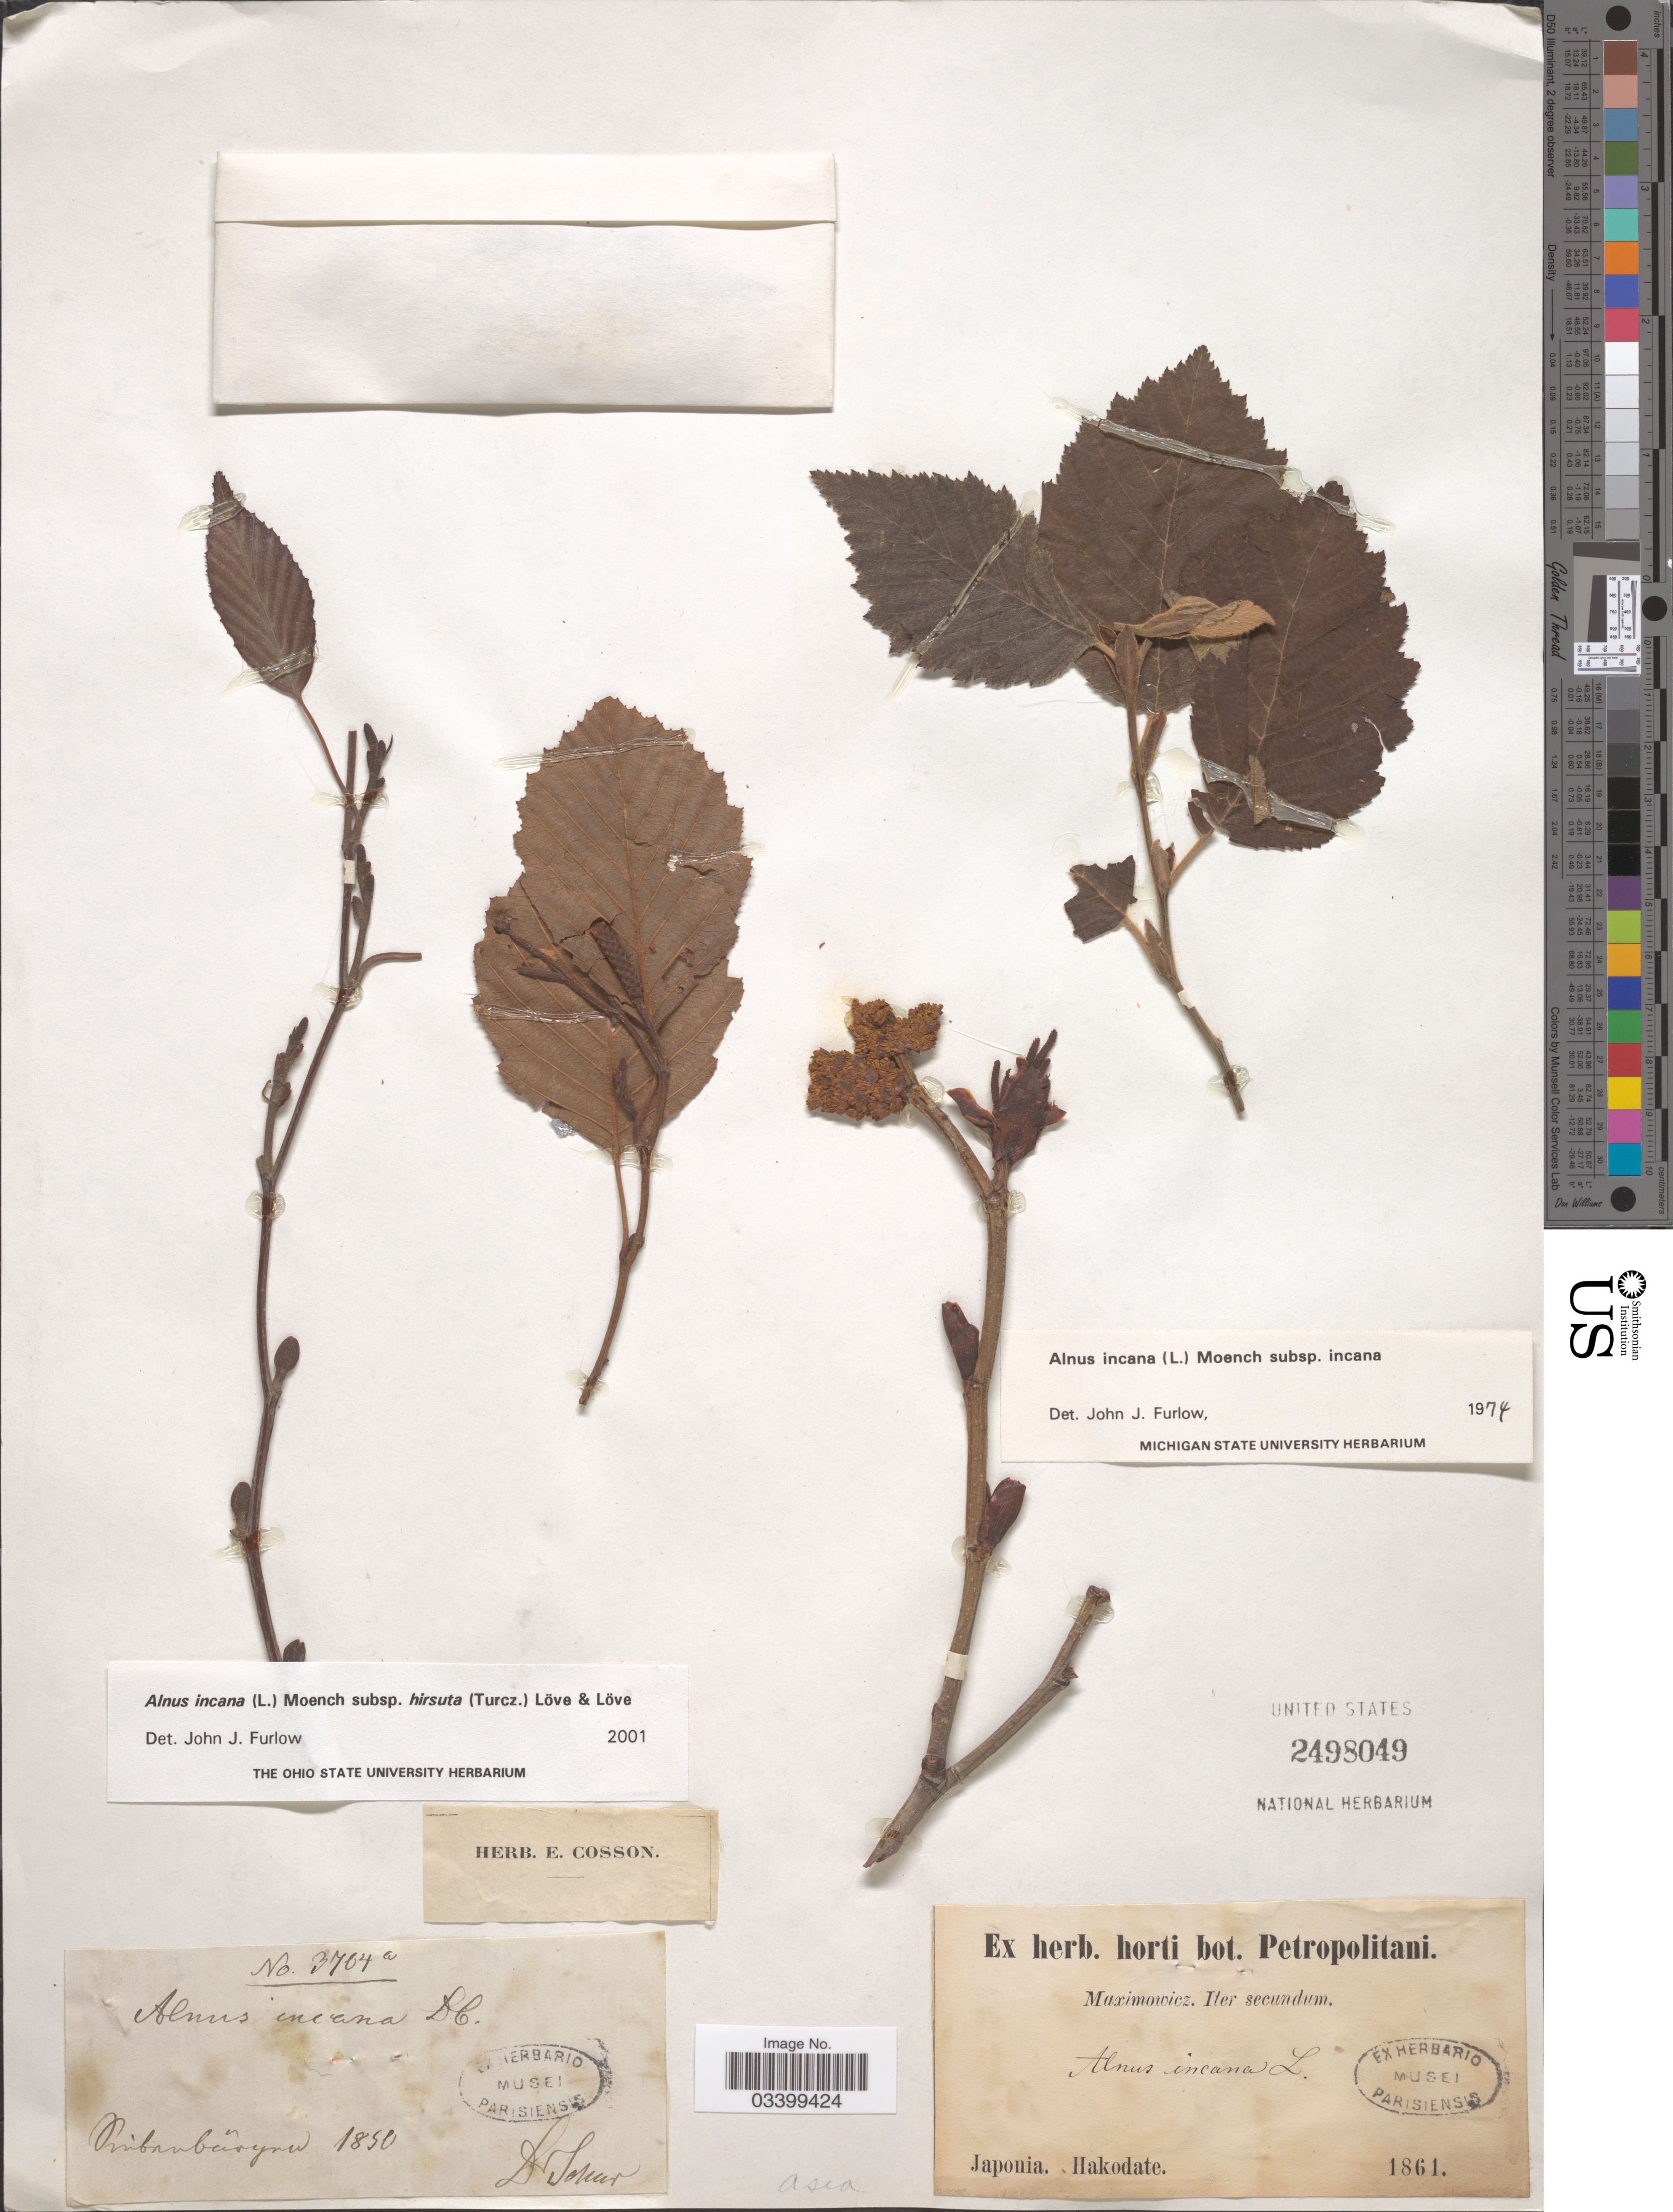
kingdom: Plantae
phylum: Tracheophyta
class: Magnoliopsida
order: Fagales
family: Betulaceae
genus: Alnus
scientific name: Alnus incana subsp. hirsuta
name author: (Spach) Á. Löve & D. Löve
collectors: -. Maximowicz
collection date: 1861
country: Japan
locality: Hakodate.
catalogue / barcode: US 2498049-2